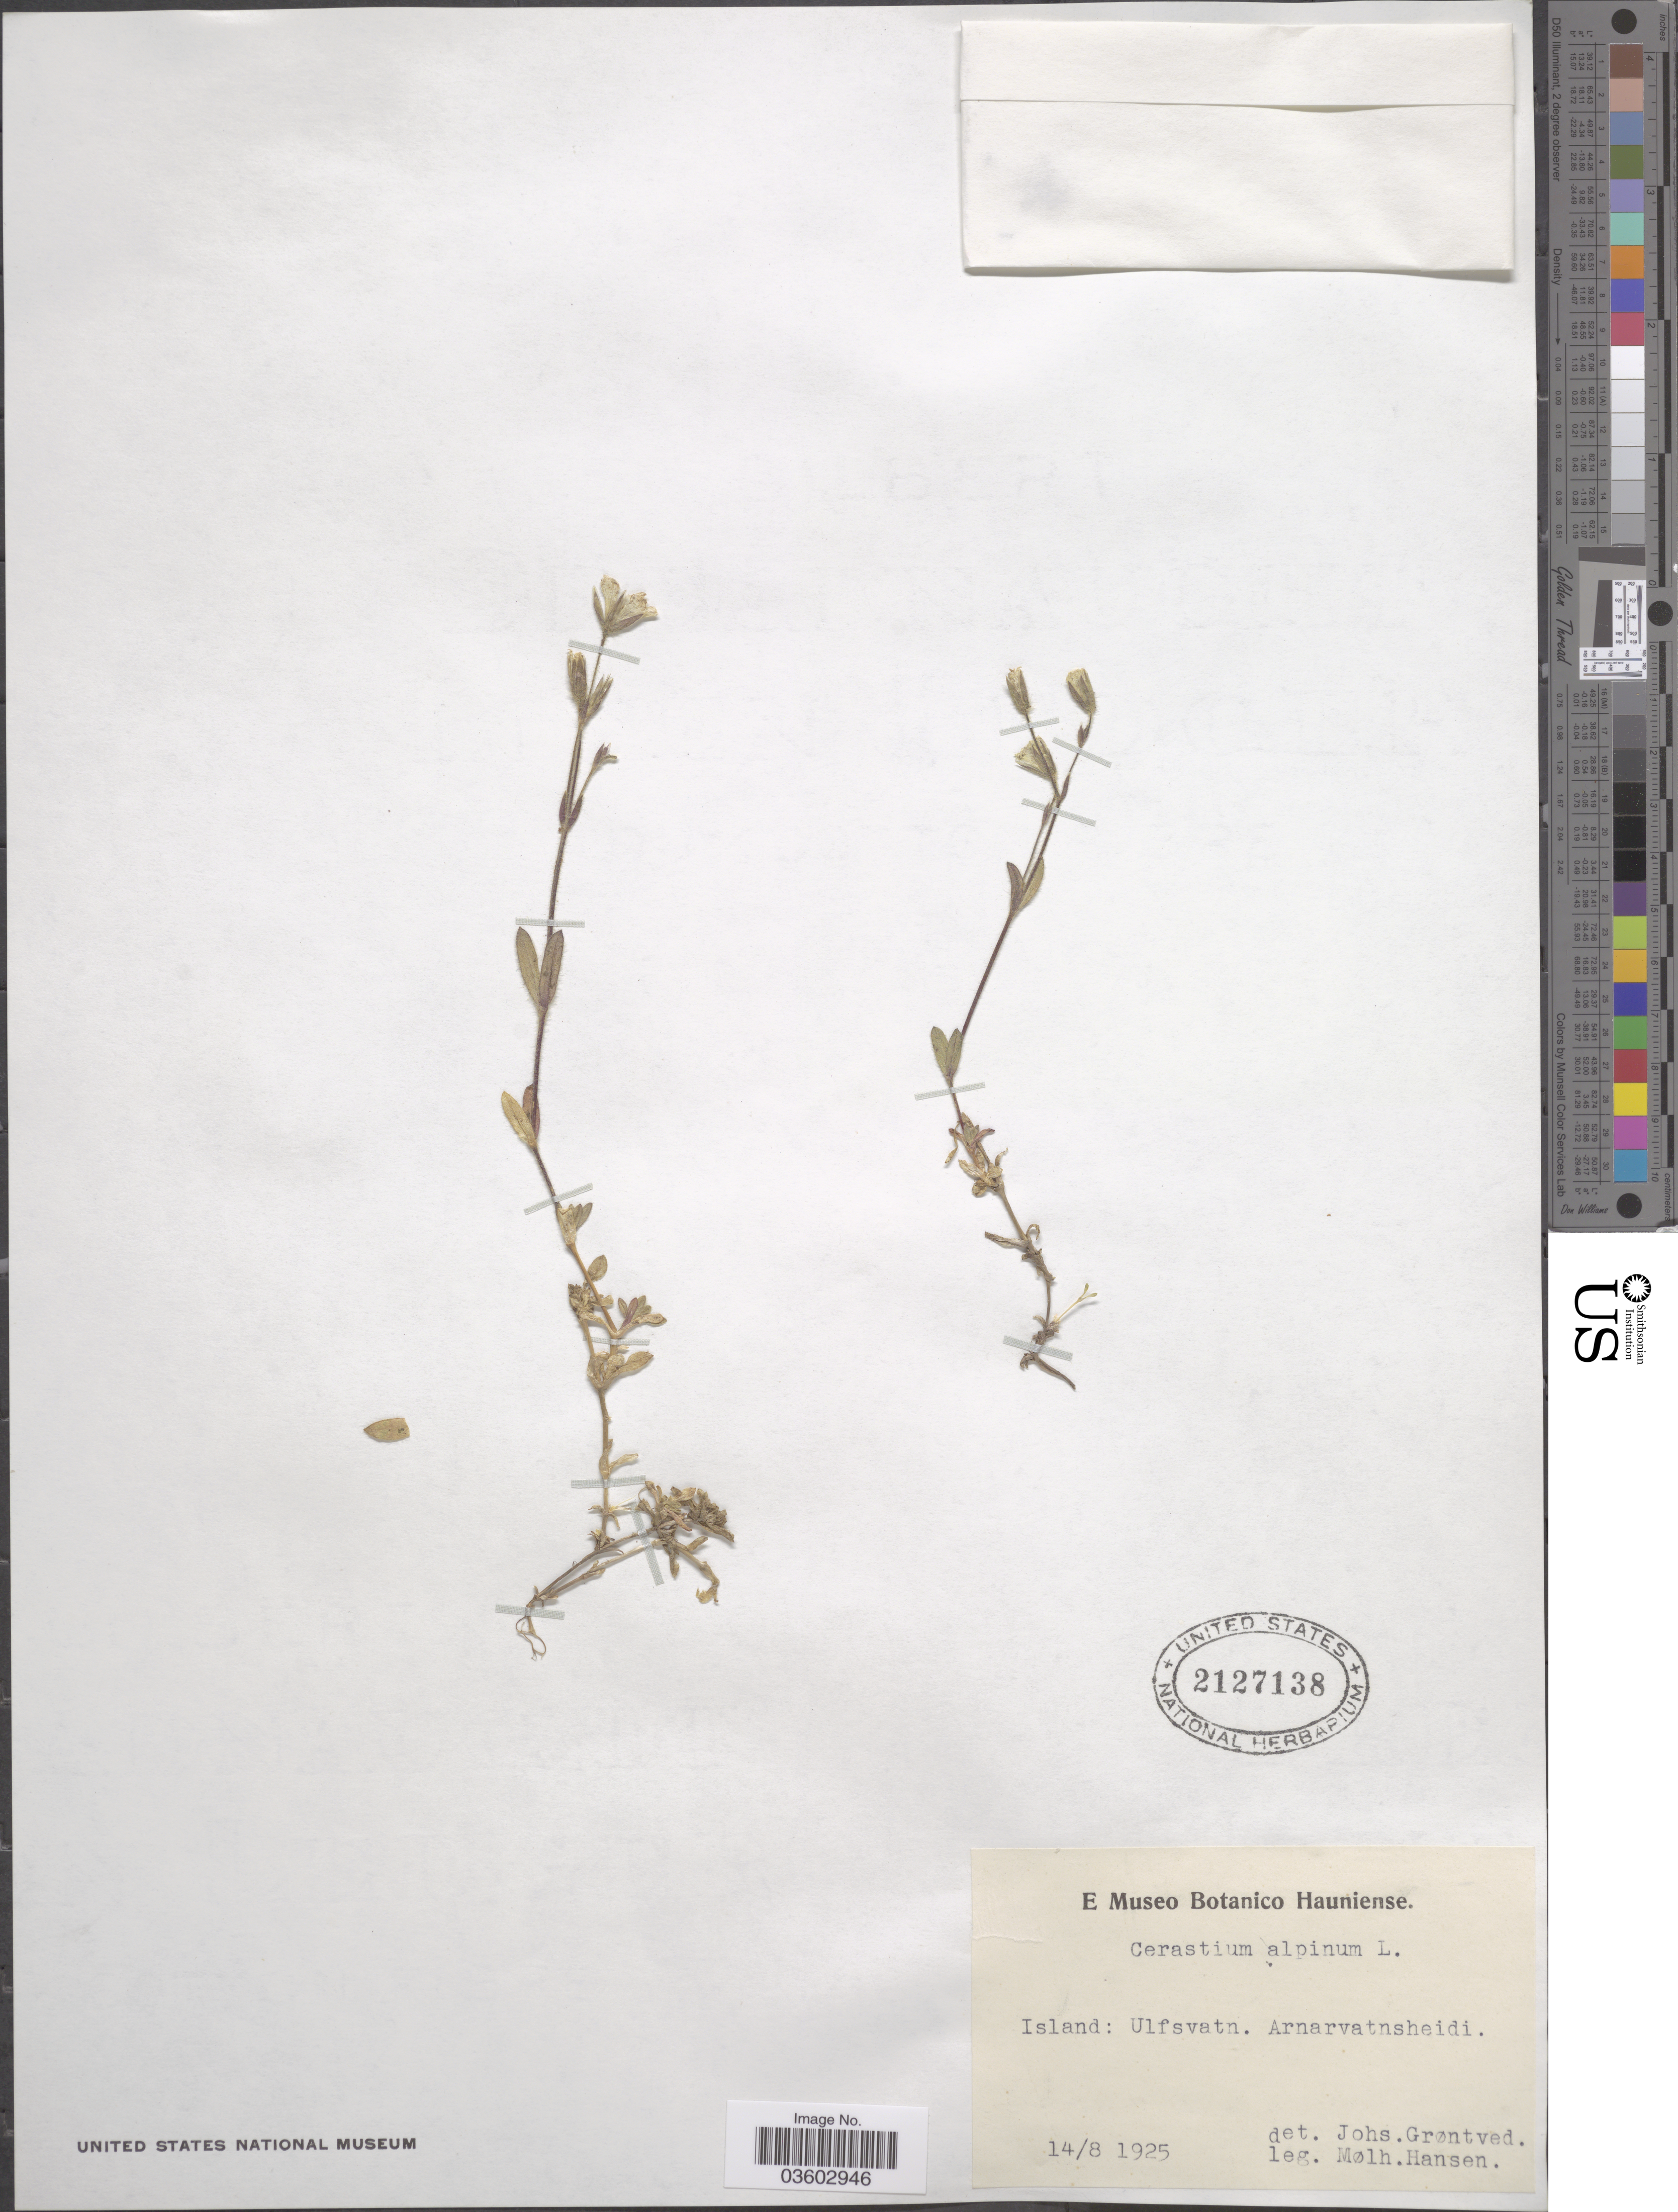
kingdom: Plantae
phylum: Tracheophyta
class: Magnoliopsida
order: Caryophyllales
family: Caryophyllaceae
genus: Cerastium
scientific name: Cerastium alpinum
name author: L.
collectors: M. Hansen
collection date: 1925-08-14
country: Iceland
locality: Island: Ulfsvatn. Arnarvatsnsheidi.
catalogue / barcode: US 2127138